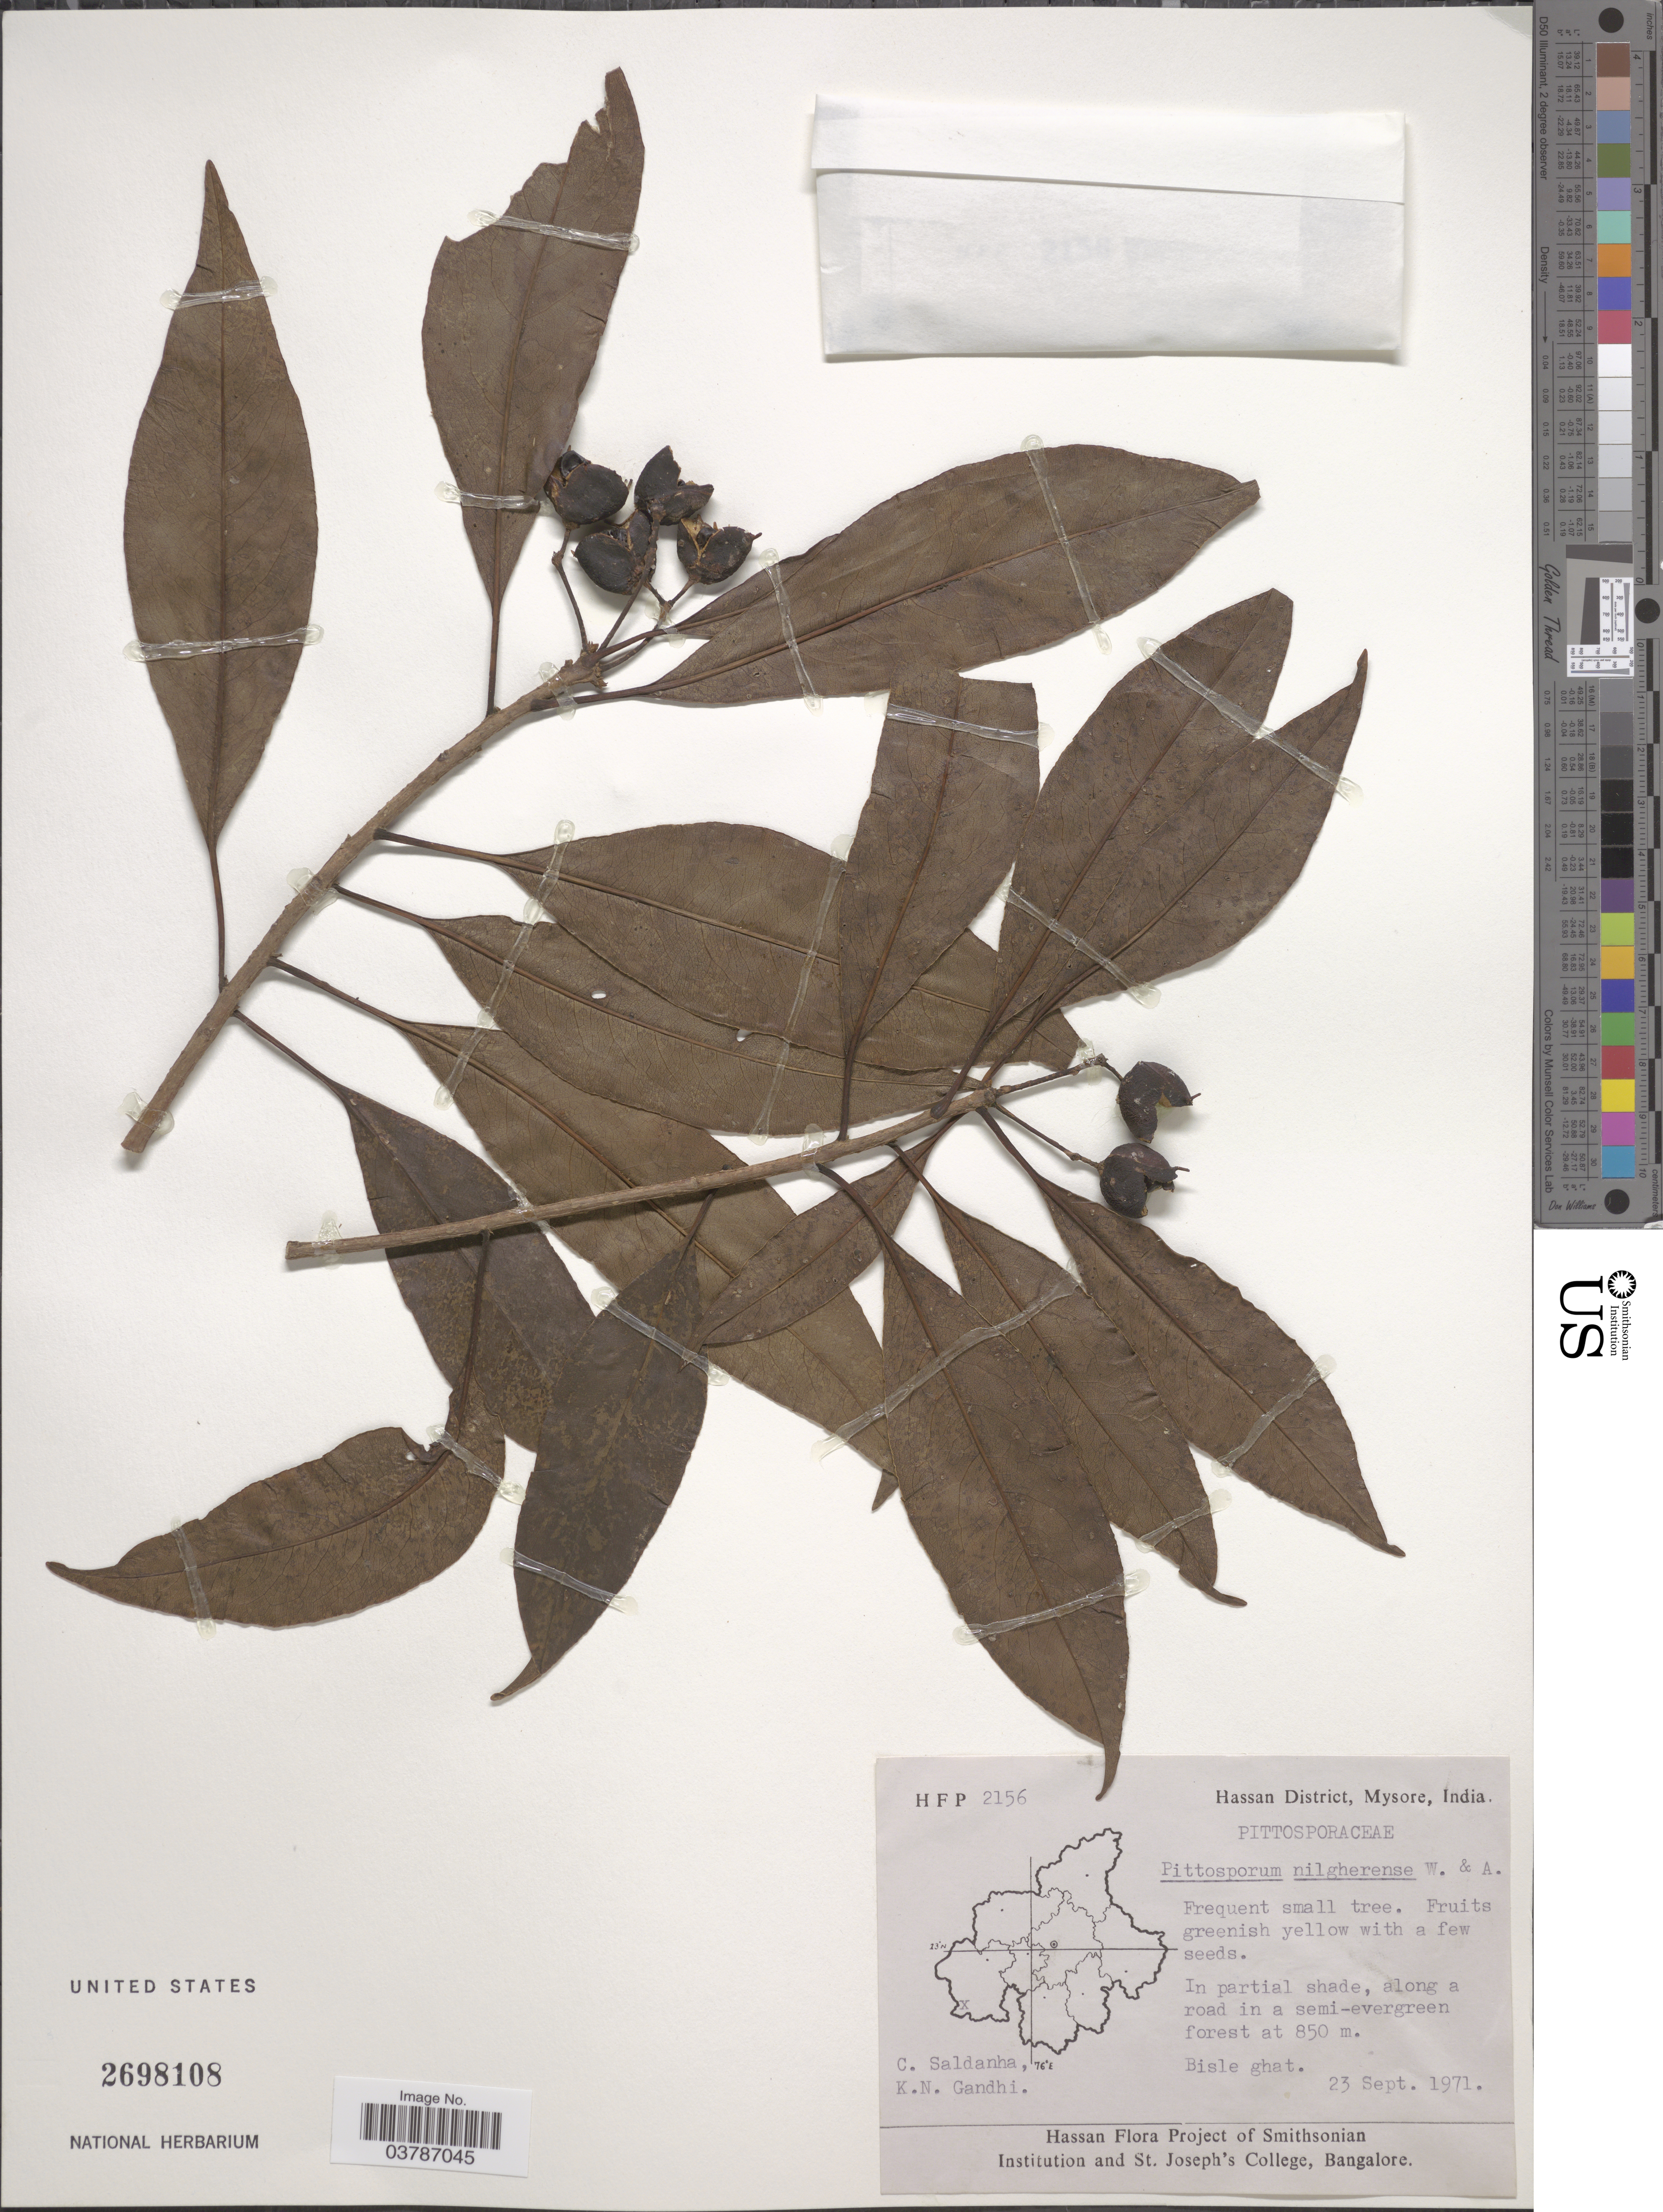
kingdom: Plantae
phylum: Tracheophyta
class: Magnoliopsida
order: Apiales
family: Pittosporaceae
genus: Pittosporum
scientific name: Pittosporum floribundum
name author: Wight & Arn.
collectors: C. Saldanha & K. N. Gandhi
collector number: HFP2156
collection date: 1971-09-23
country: India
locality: Hassan District, Mysore. Along a road in a semi-evergreen forest. Bisle ghat.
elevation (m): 850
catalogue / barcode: US 2698108